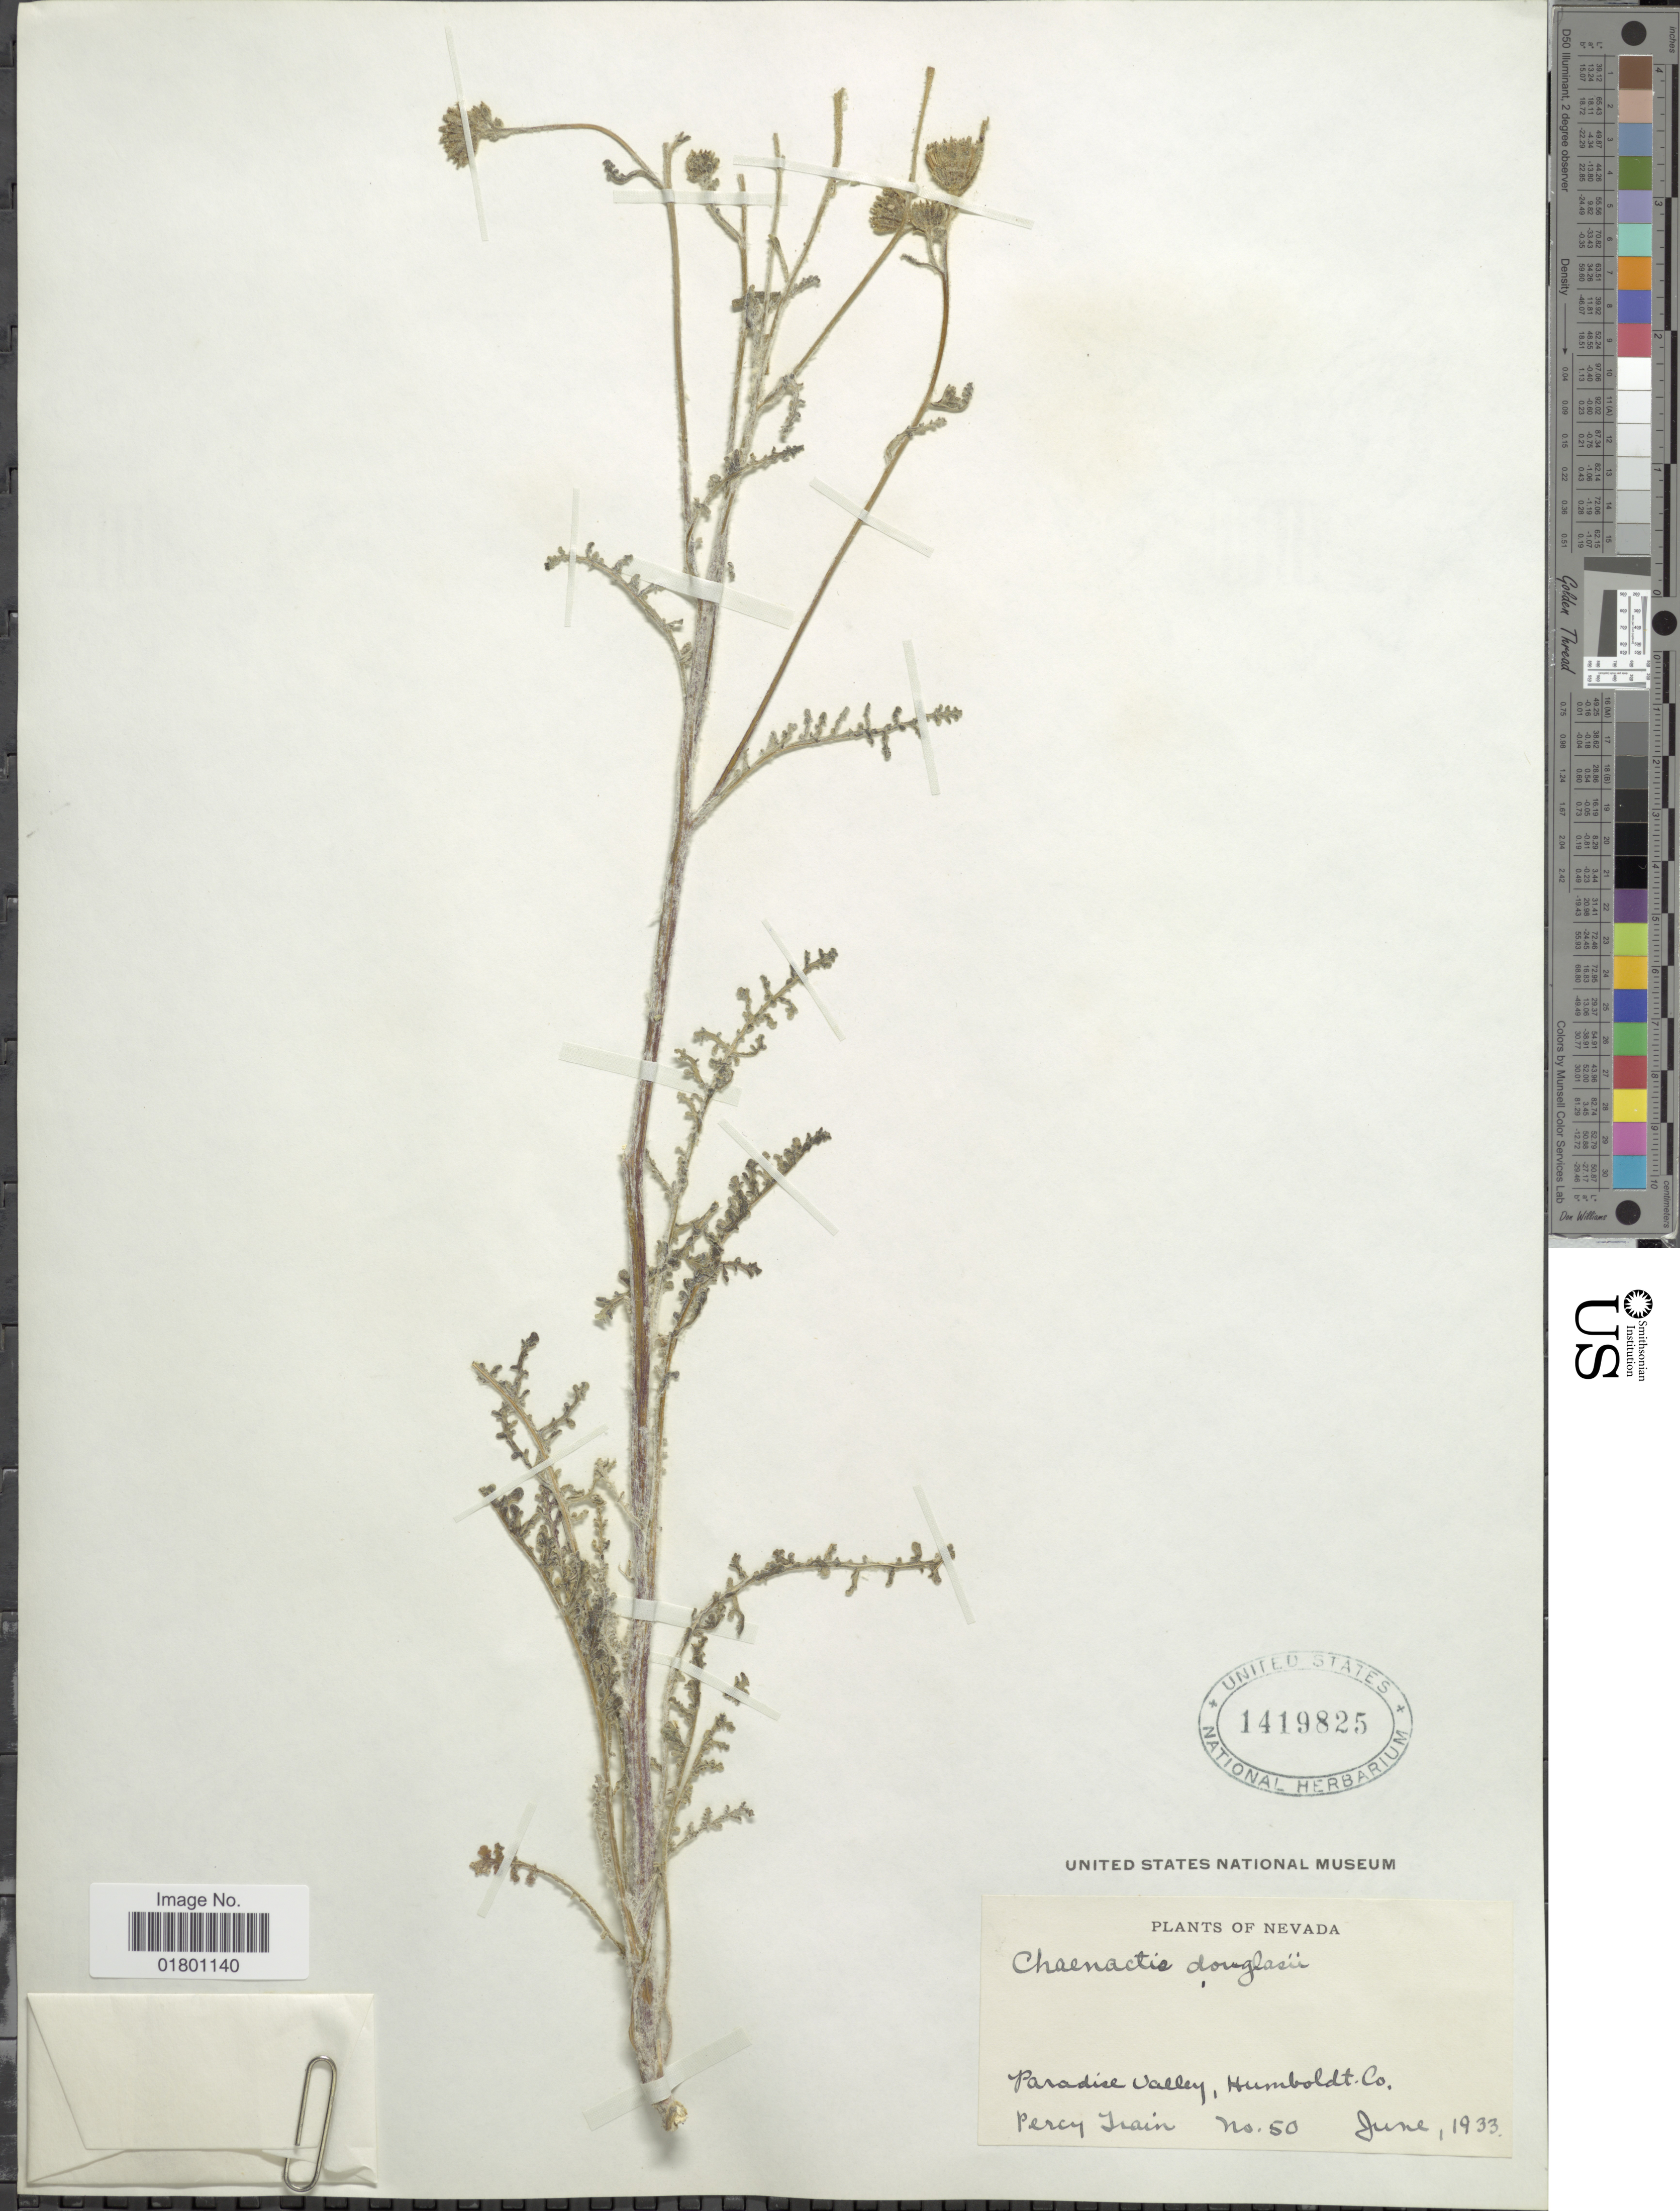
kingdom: Plantae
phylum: Tracheophyta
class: Magnoliopsida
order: Asterales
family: Asteraceae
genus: Chaenactis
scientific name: Chaenactis douglasii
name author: Hook. & Arn.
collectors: P. Train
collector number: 50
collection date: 1933-06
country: United States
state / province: Nevada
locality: Paradise Valley, Humboldt Co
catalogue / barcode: US 1419825